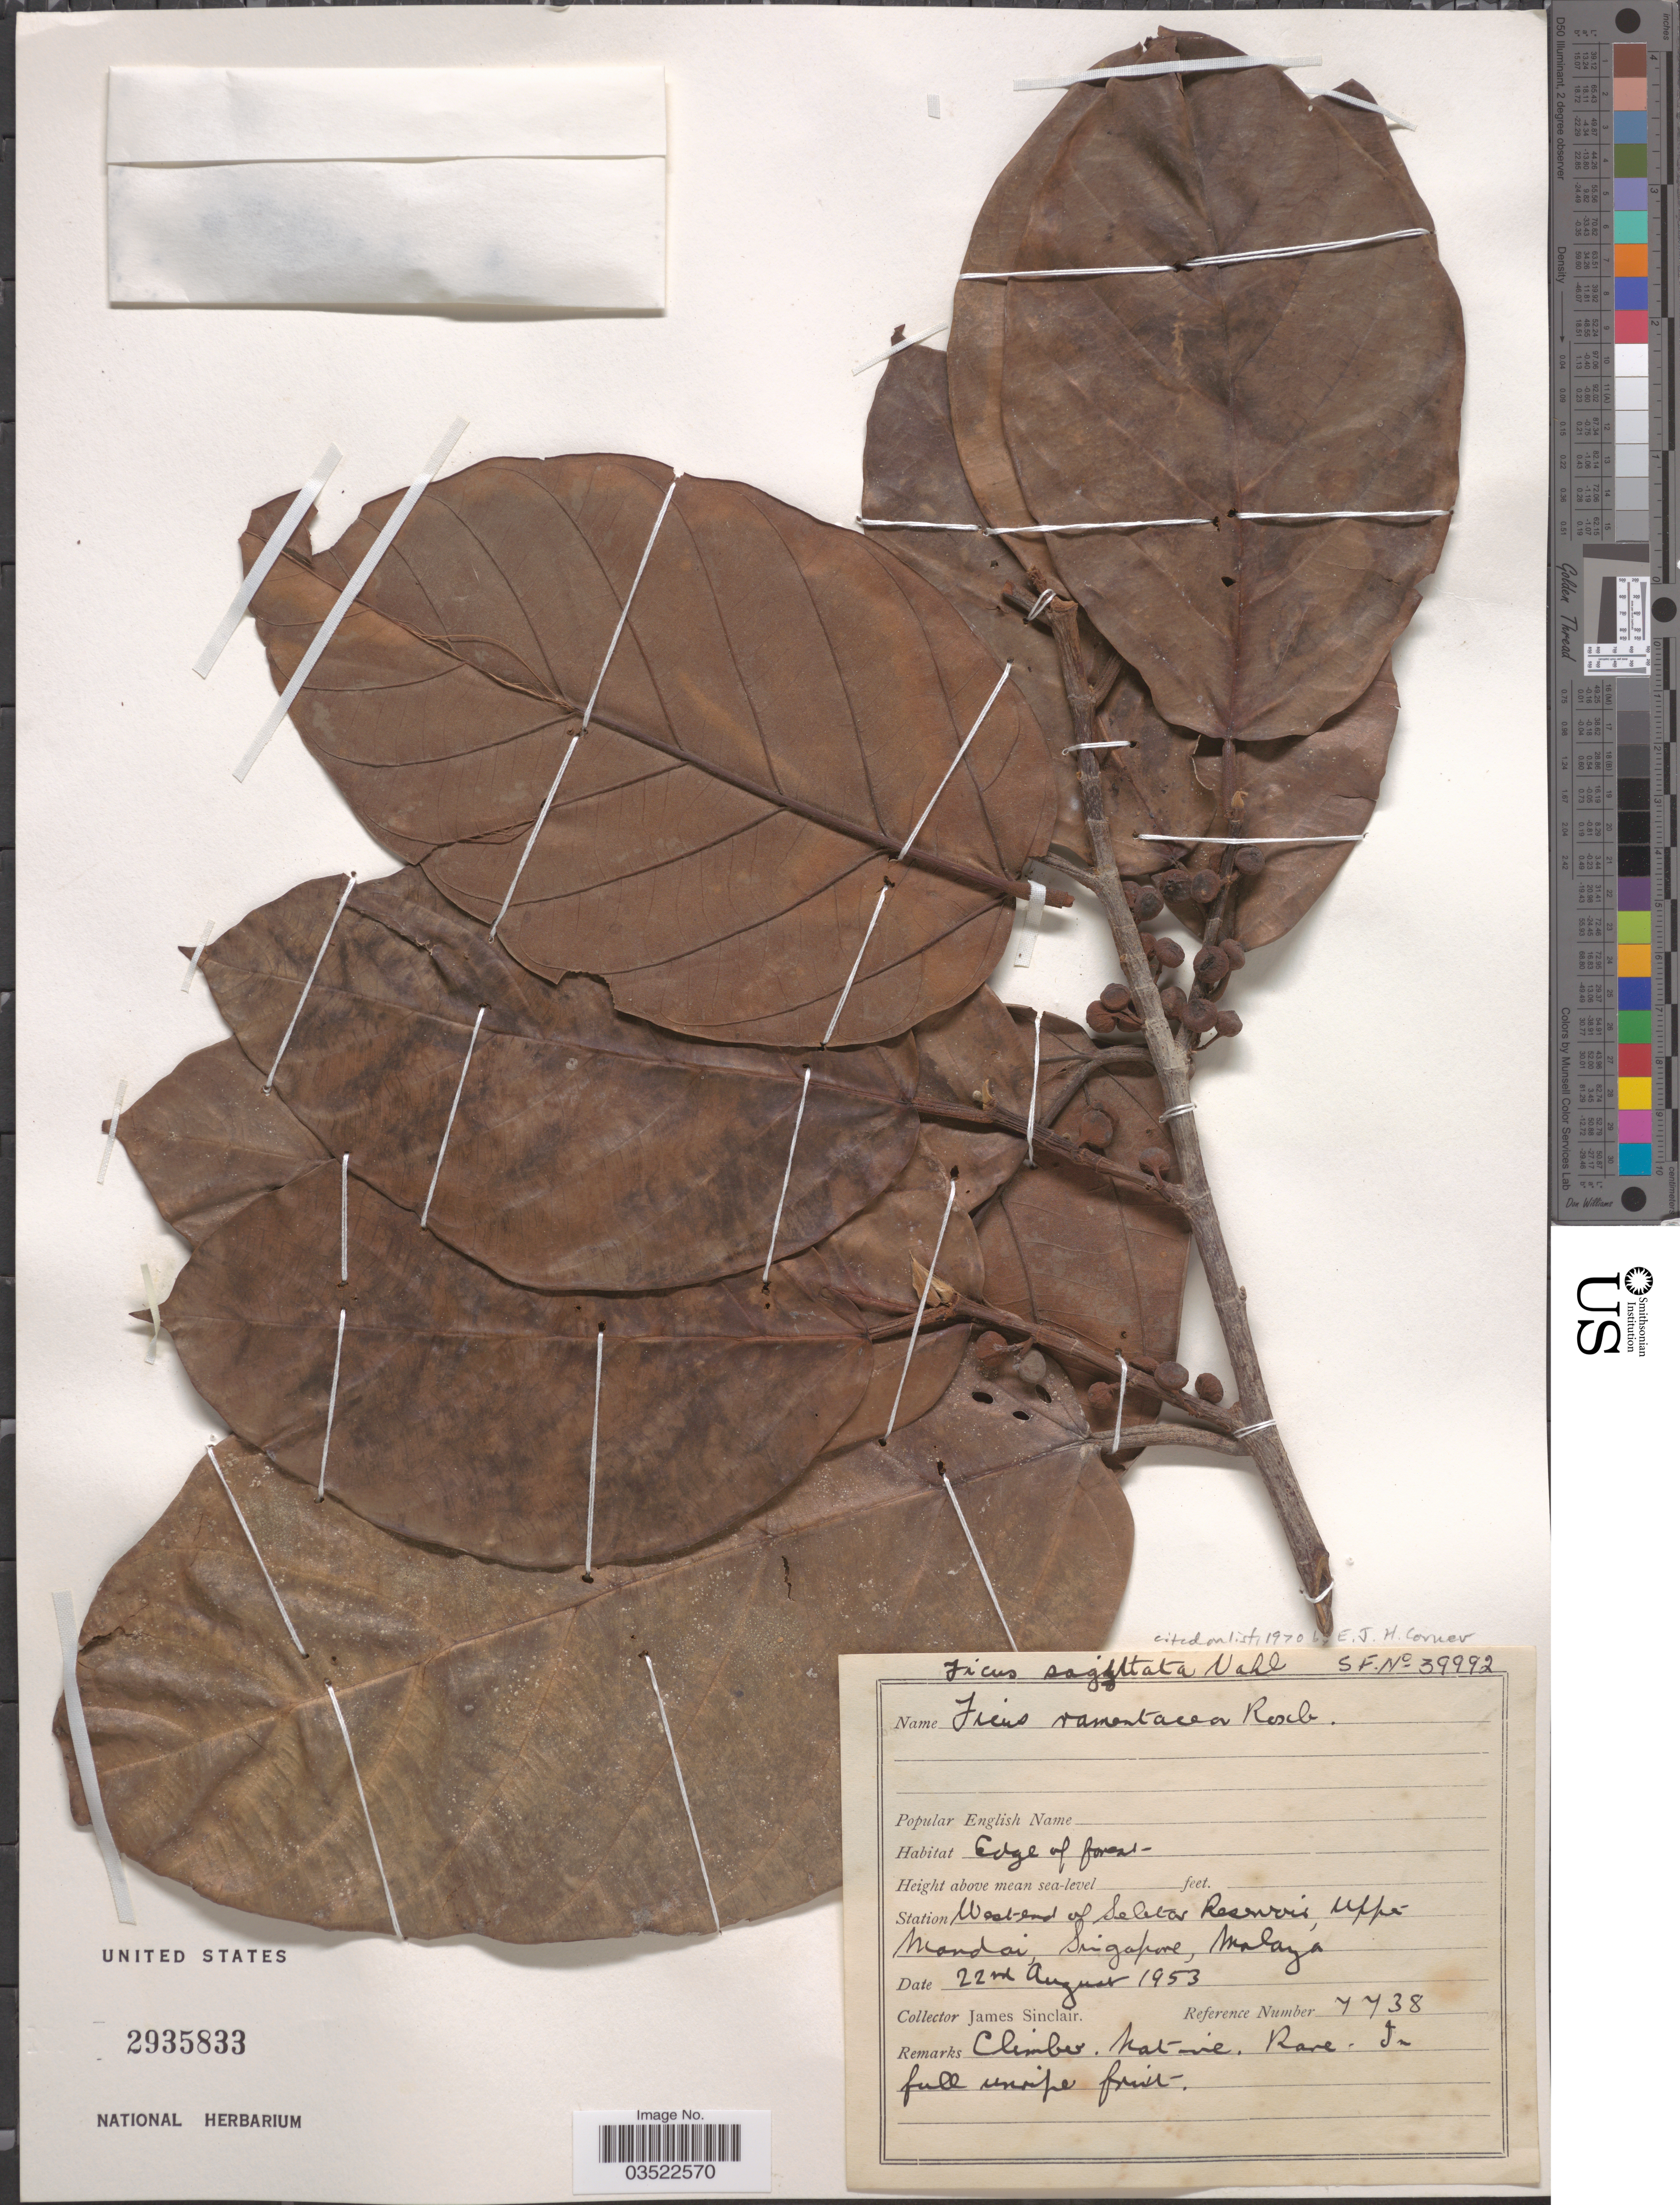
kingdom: Plantae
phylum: Tracheophyta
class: Magnoliopsida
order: Rosales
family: Moraceae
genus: Ficus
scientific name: Ficus sagittata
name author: Vahl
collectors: J. Sinclair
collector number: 7738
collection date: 1953-08-22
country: Singapore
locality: Station West end of Seletar Reservoir, Upper Mandai, Malaya.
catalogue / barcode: US 2935833